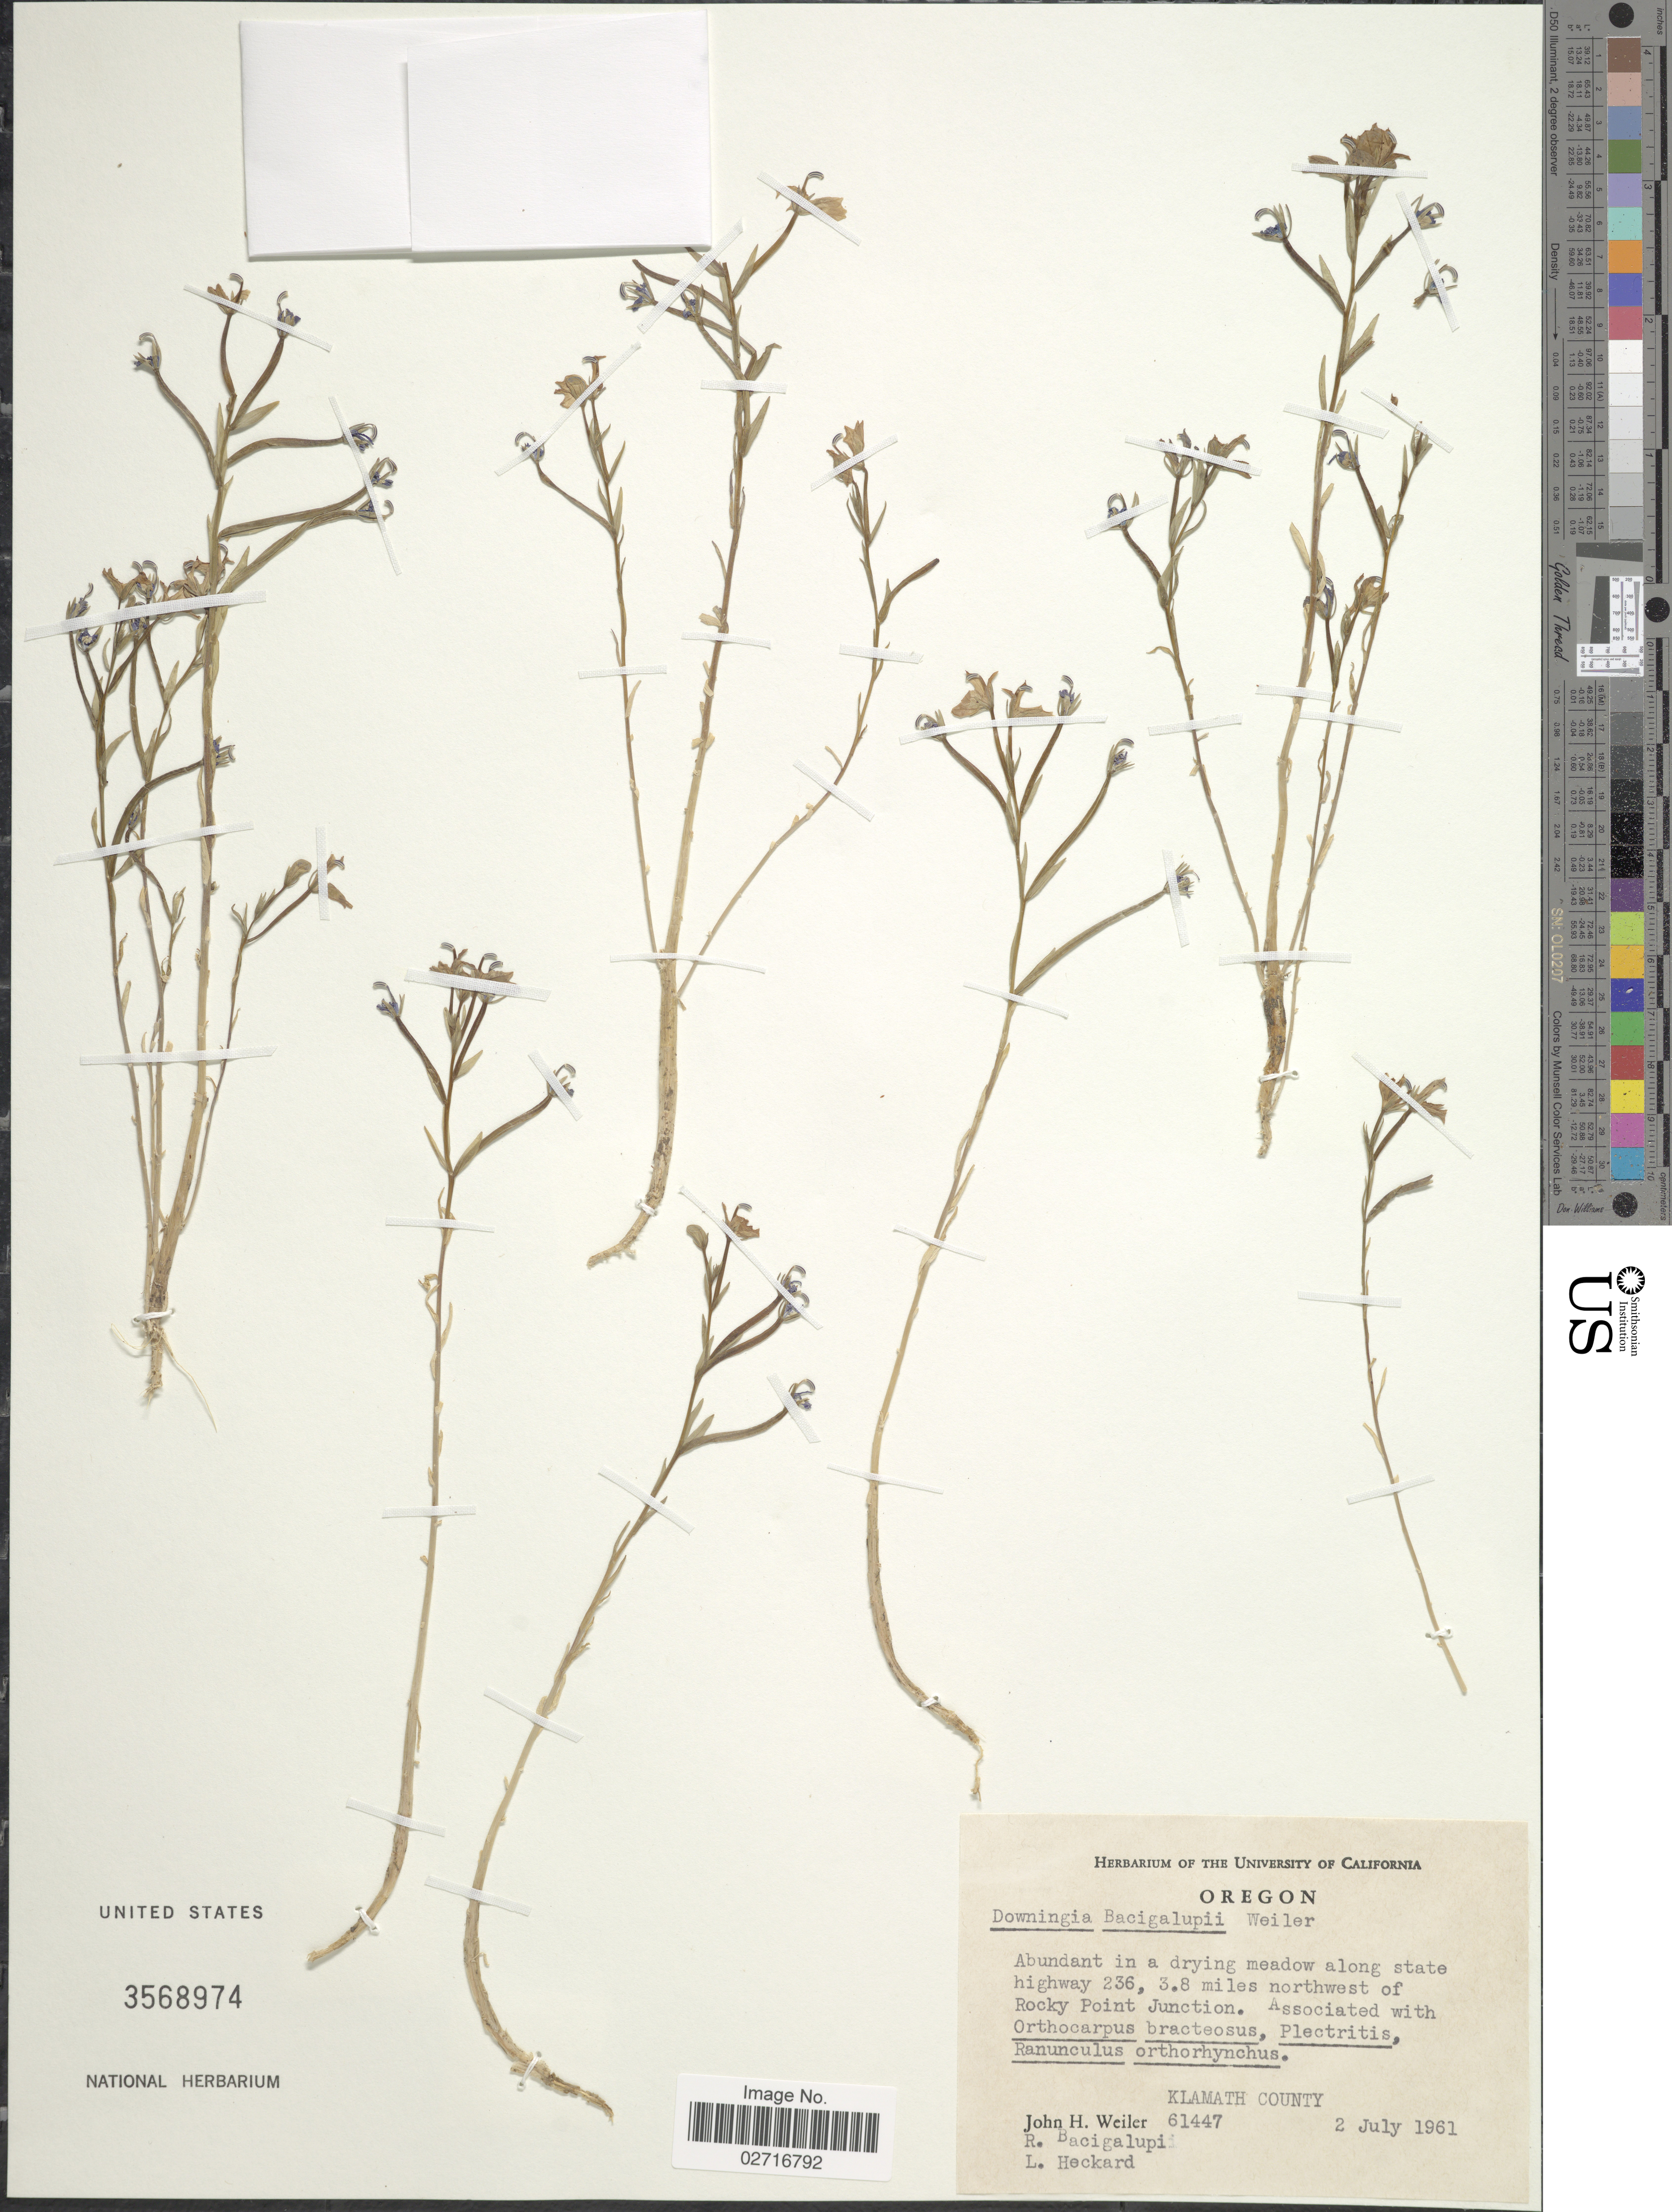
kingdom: Plantae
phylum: Tracheophyta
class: Magnoliopsida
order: Asterales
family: Campanulaceae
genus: Downingia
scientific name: Downingia bacigalupii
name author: Weiler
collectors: J. H. Weiler, R. Bacigalupi & L. R. Heckard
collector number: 61447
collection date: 1961-07-02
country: United States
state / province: Oregon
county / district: Klamath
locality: Abundant in a drying meadow along state highway 236, 3.8 miles northwest of Rocky Point Junction, Klamath County.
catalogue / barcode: US 3568974